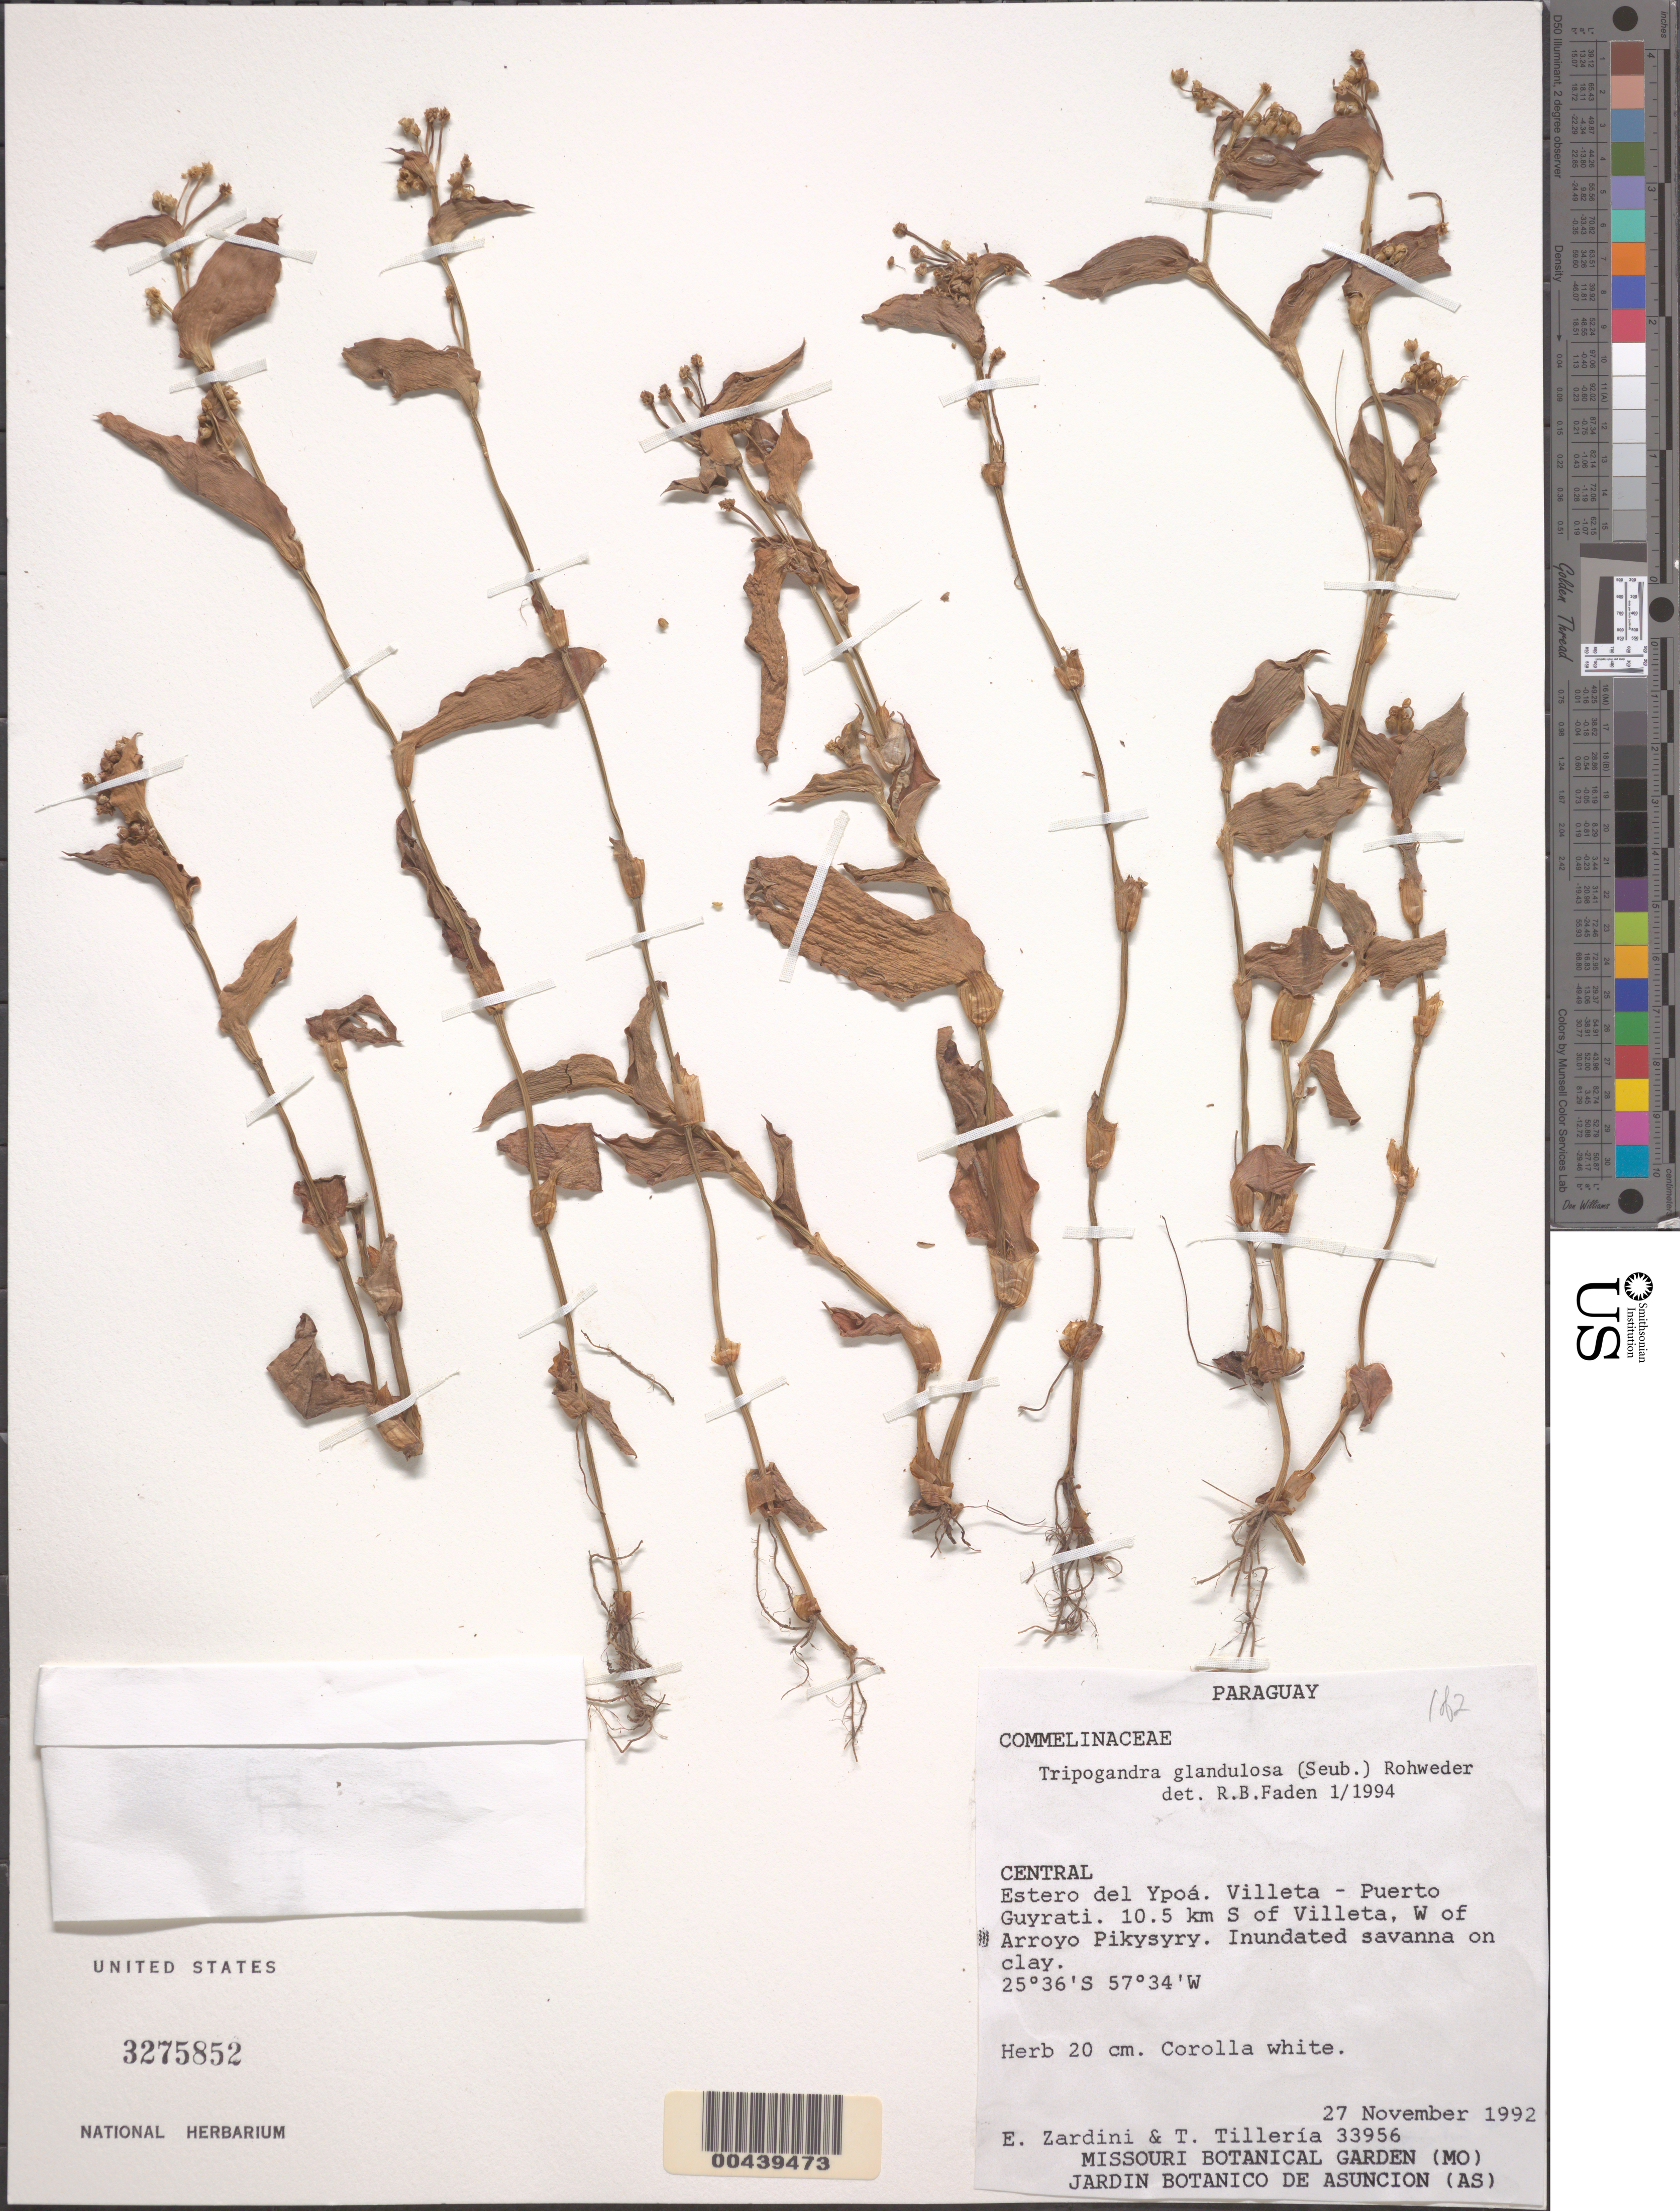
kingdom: Plantae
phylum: Tracheophyta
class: Liliopsida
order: Commelinales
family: Commelinaceae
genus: Tripogandra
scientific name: Tripogandra glandulosa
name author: (Seub.) Rohweder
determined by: Faden, Robert B., (US), Smithsonian Institution - National Museum of Natural History (UNITED STATES)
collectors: E. M. Zardini & T. Tilleria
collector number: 33956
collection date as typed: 27 Nov 1992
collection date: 1992-11-27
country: Paraguay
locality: Estero del ypoa, villeta-puerto gyrati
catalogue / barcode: US 3275852